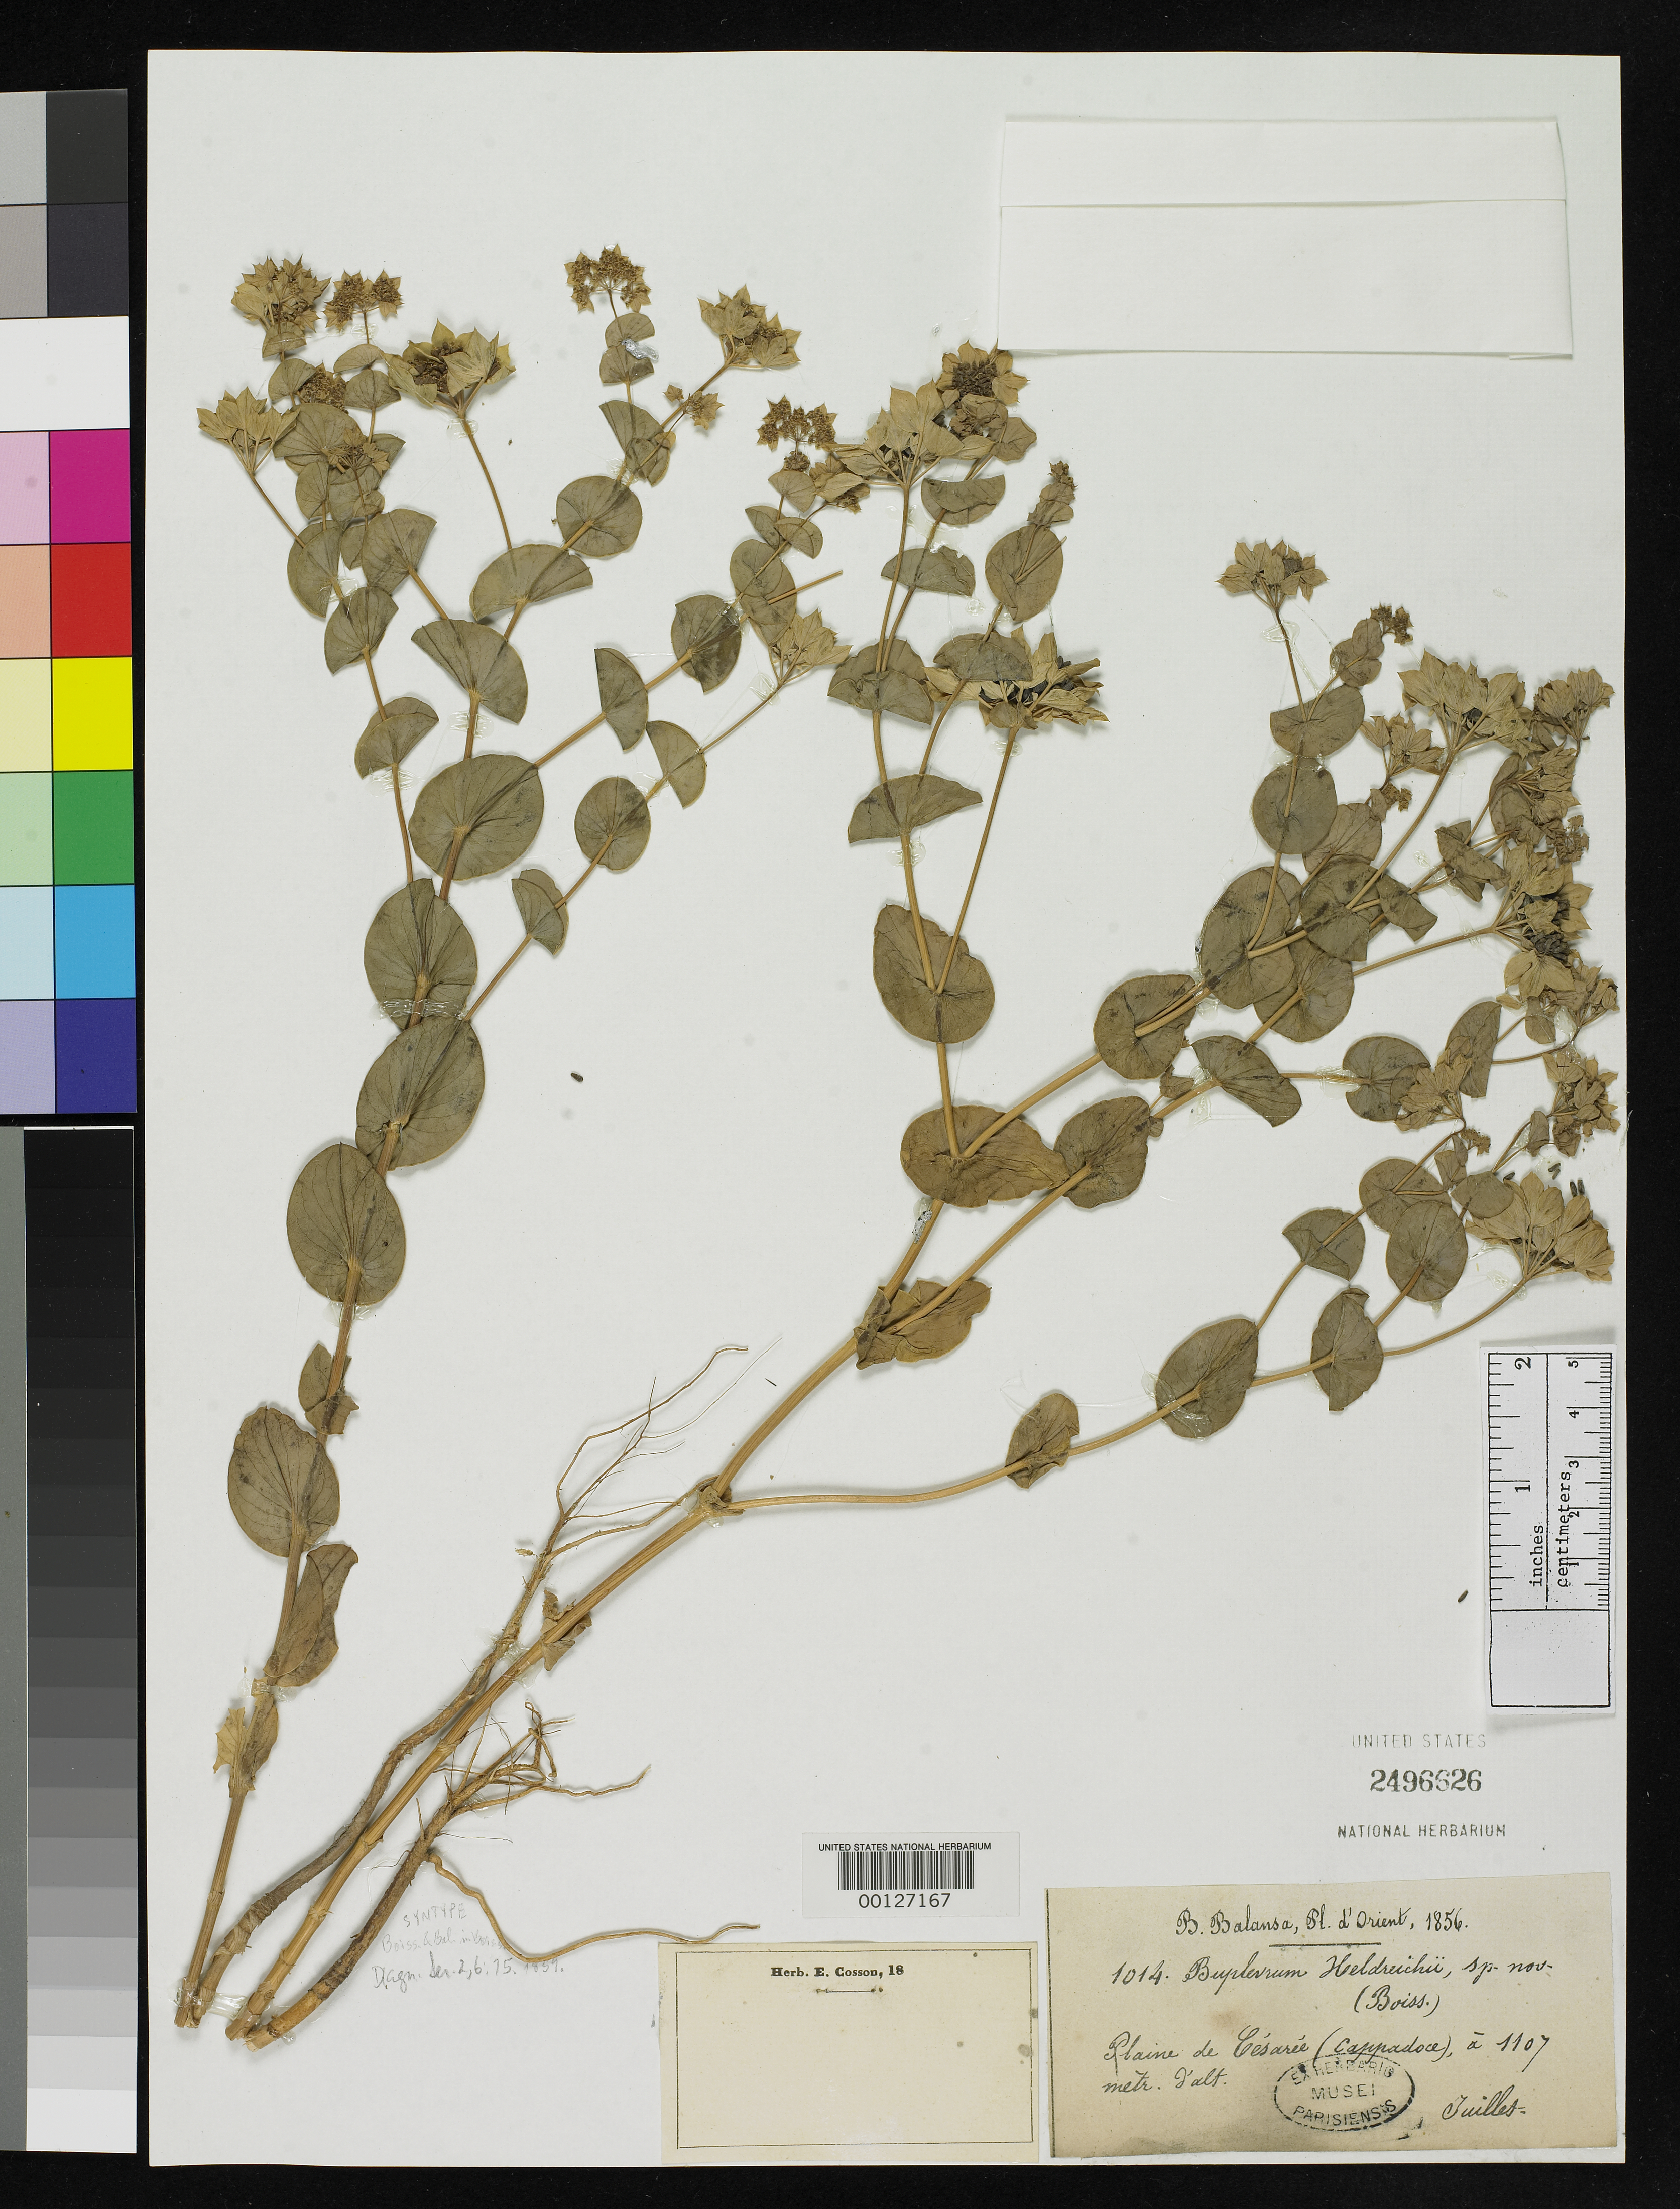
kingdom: Plantae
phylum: Tracheophyta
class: Magnoliopsida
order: Apiales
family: Apiaceae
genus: Bupleurum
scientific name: Bupleurum heldreichii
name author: Boiss. & Balansa in Boiss.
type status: Syntype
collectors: B. Balansa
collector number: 1014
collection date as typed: Jul 1856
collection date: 1856-07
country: Turkey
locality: Cappadocia, Cesaree.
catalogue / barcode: US 2496626